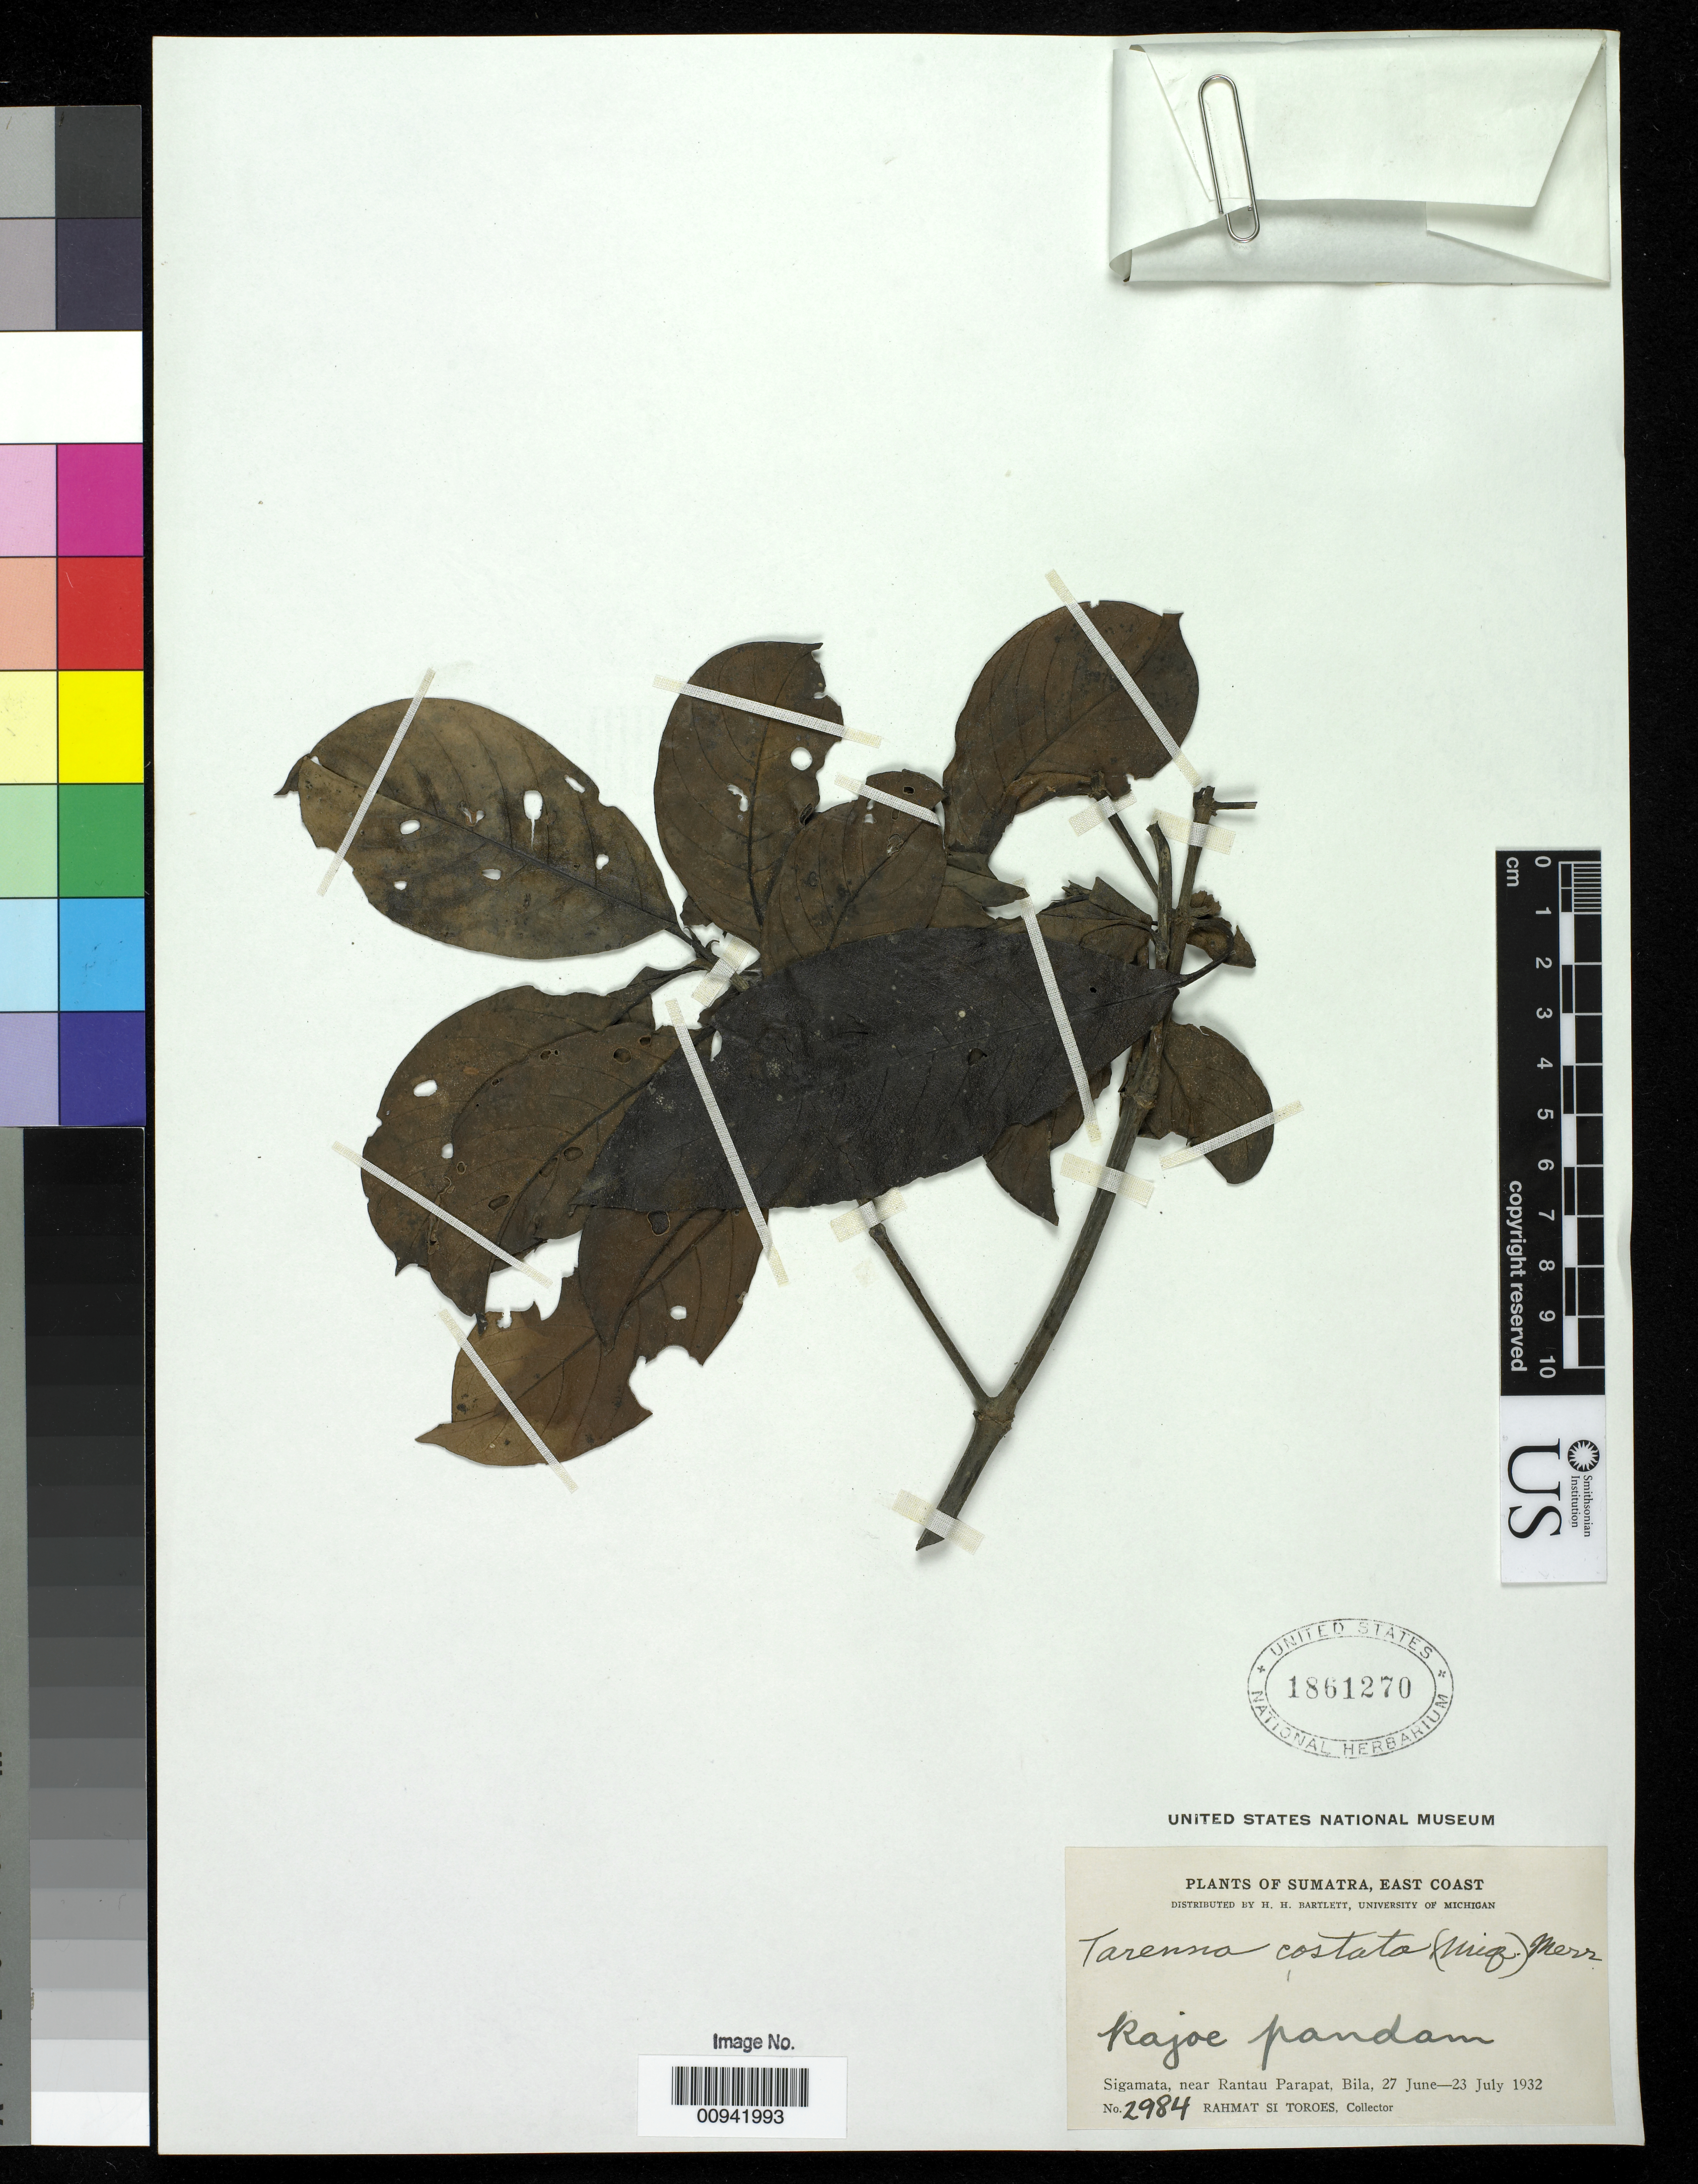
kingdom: Plantae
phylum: Tracheophyta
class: Magnoliopsida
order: Gentianales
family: Rubiaceae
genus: Tarenna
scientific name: Tarenna costata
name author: (Miq.) Merr.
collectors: Rahmat Si Boeea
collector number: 2984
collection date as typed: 27 Jun 1932 to 23 Jul 1932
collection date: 1932-06-27/1932-07-23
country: Indonesia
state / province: Sumatra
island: Sumatra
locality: Sigamata, near Rantau Parapat, Bila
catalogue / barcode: US 1861270